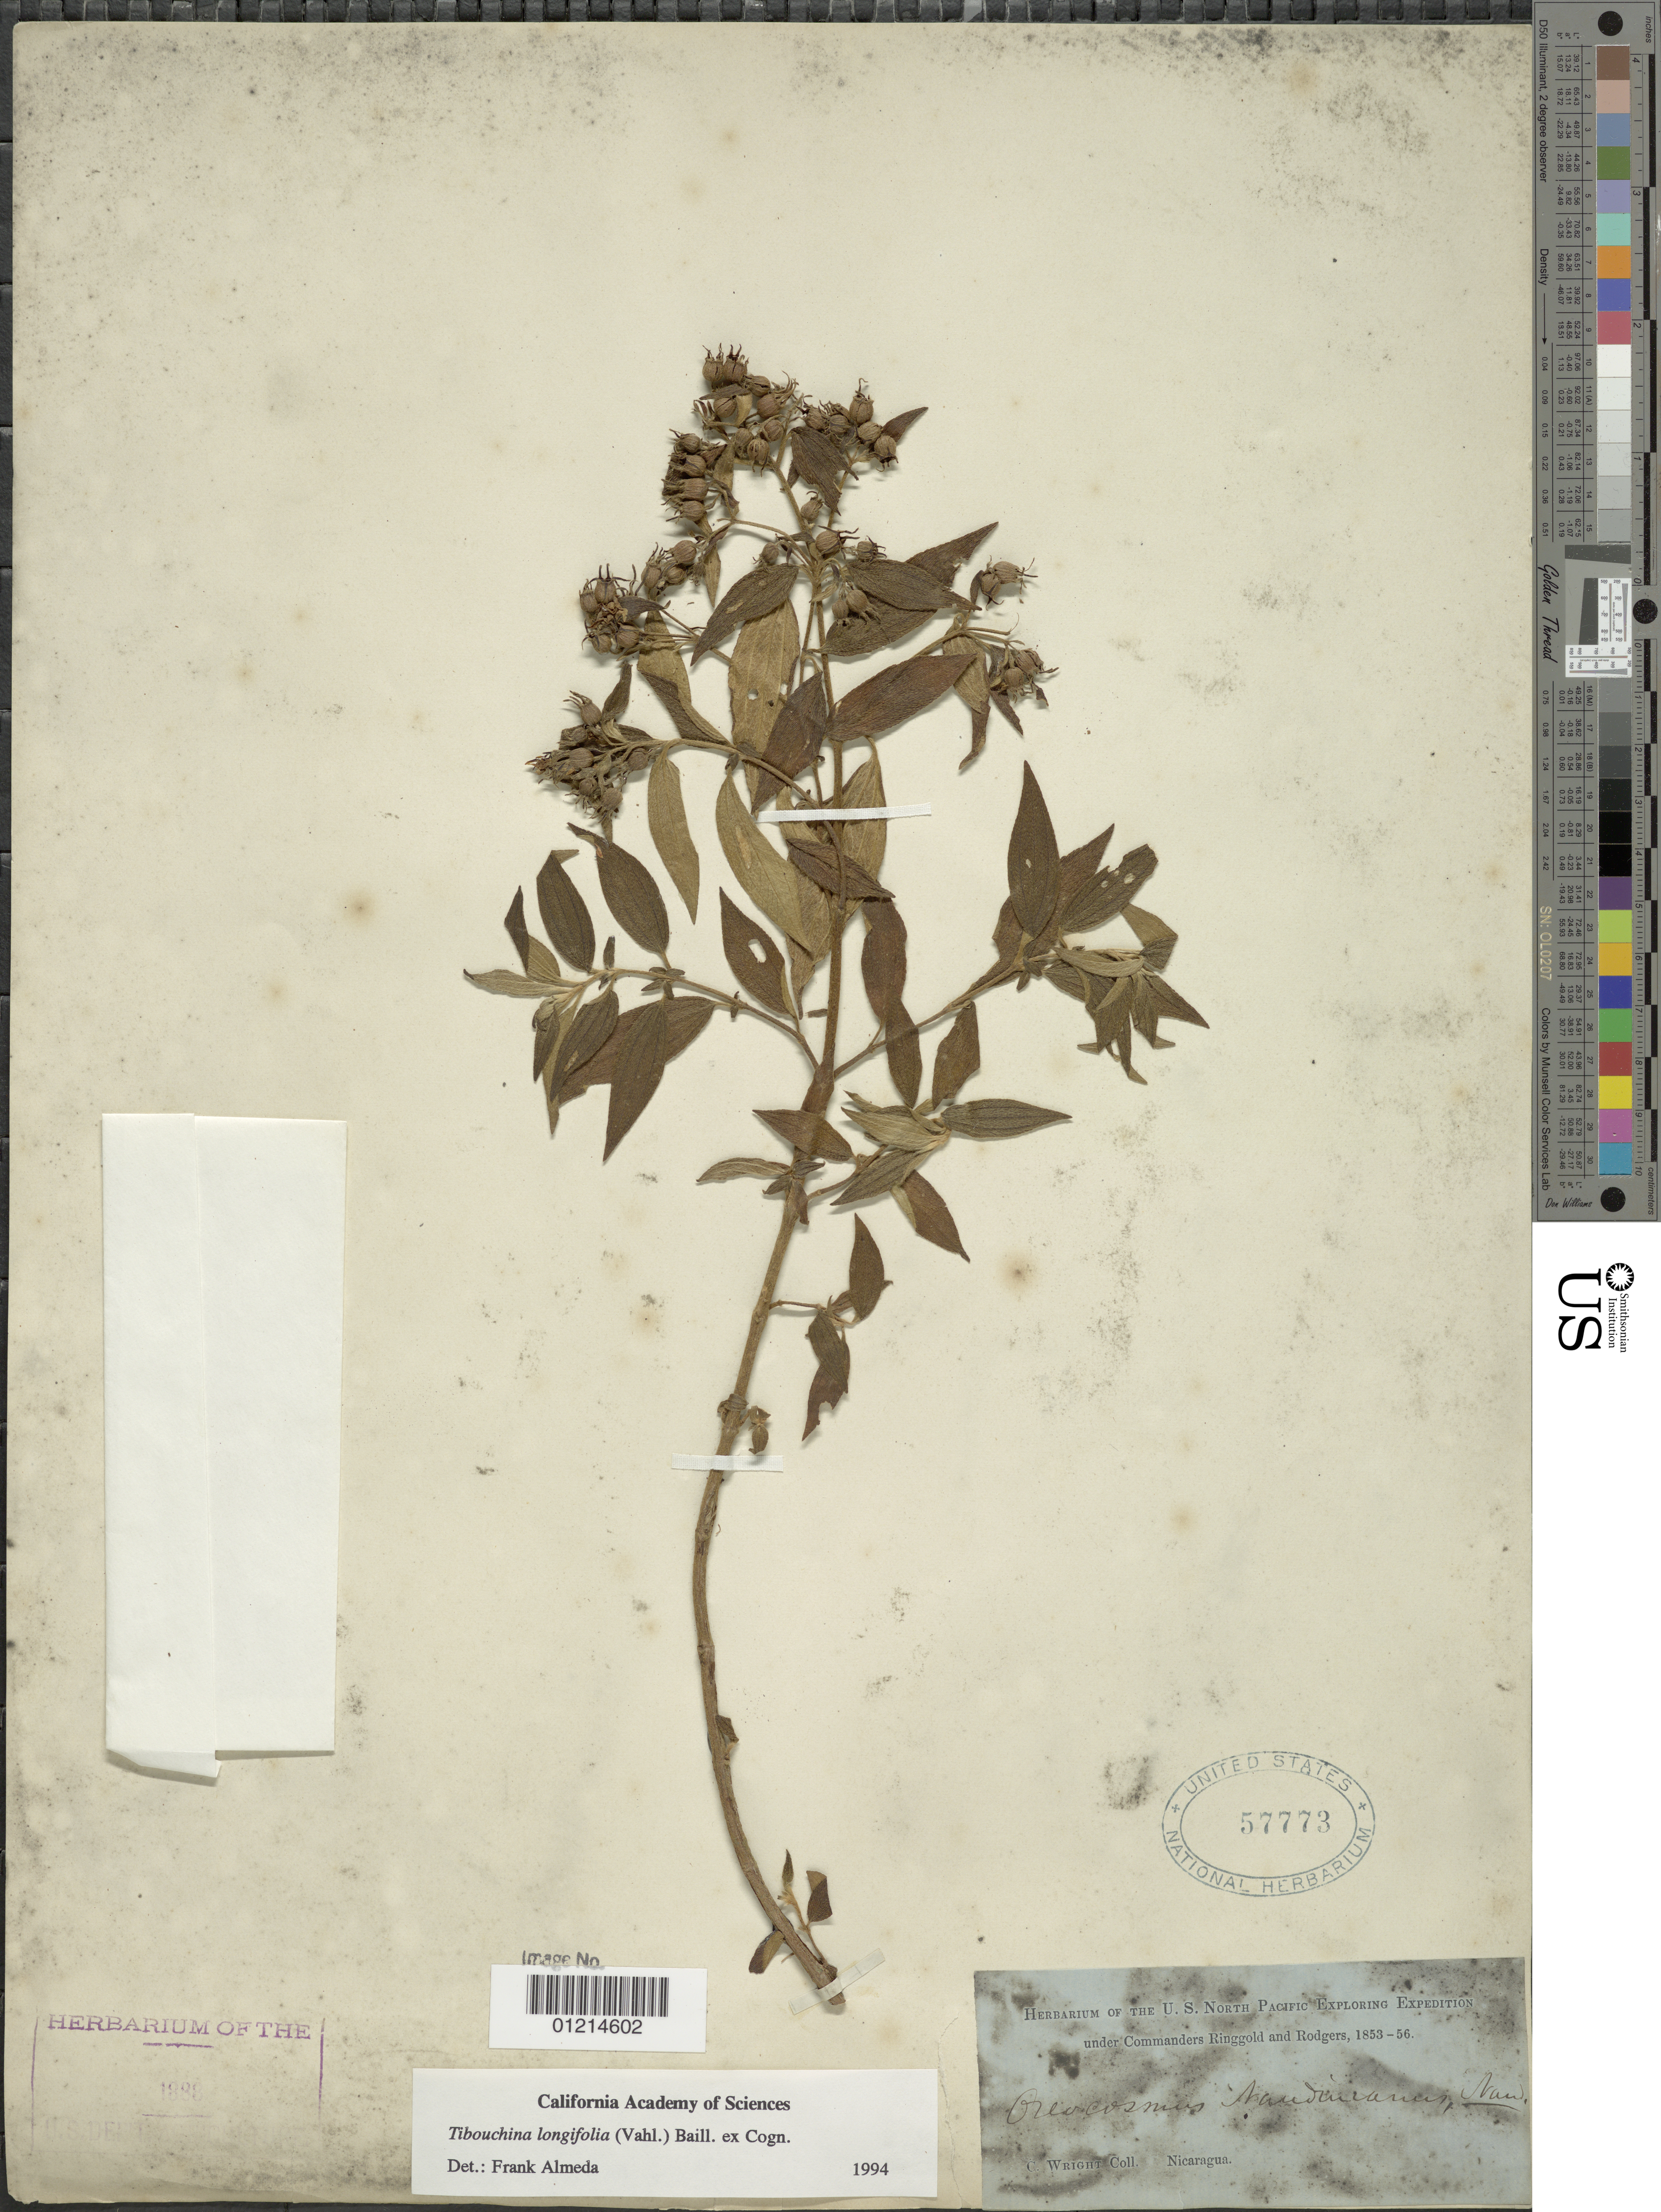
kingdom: Plantae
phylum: Tracheophyta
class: Magnoliopsida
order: Myrtales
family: Melastomataceae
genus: Chaetogastra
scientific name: Chaetogastra longifolia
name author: (Vahl) DC.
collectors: C. Wright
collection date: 1853/1856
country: Nicaragua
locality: U.S. North Pacific Exploring Expedition under Commanders Ringgold and Rodgers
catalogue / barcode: US 57773